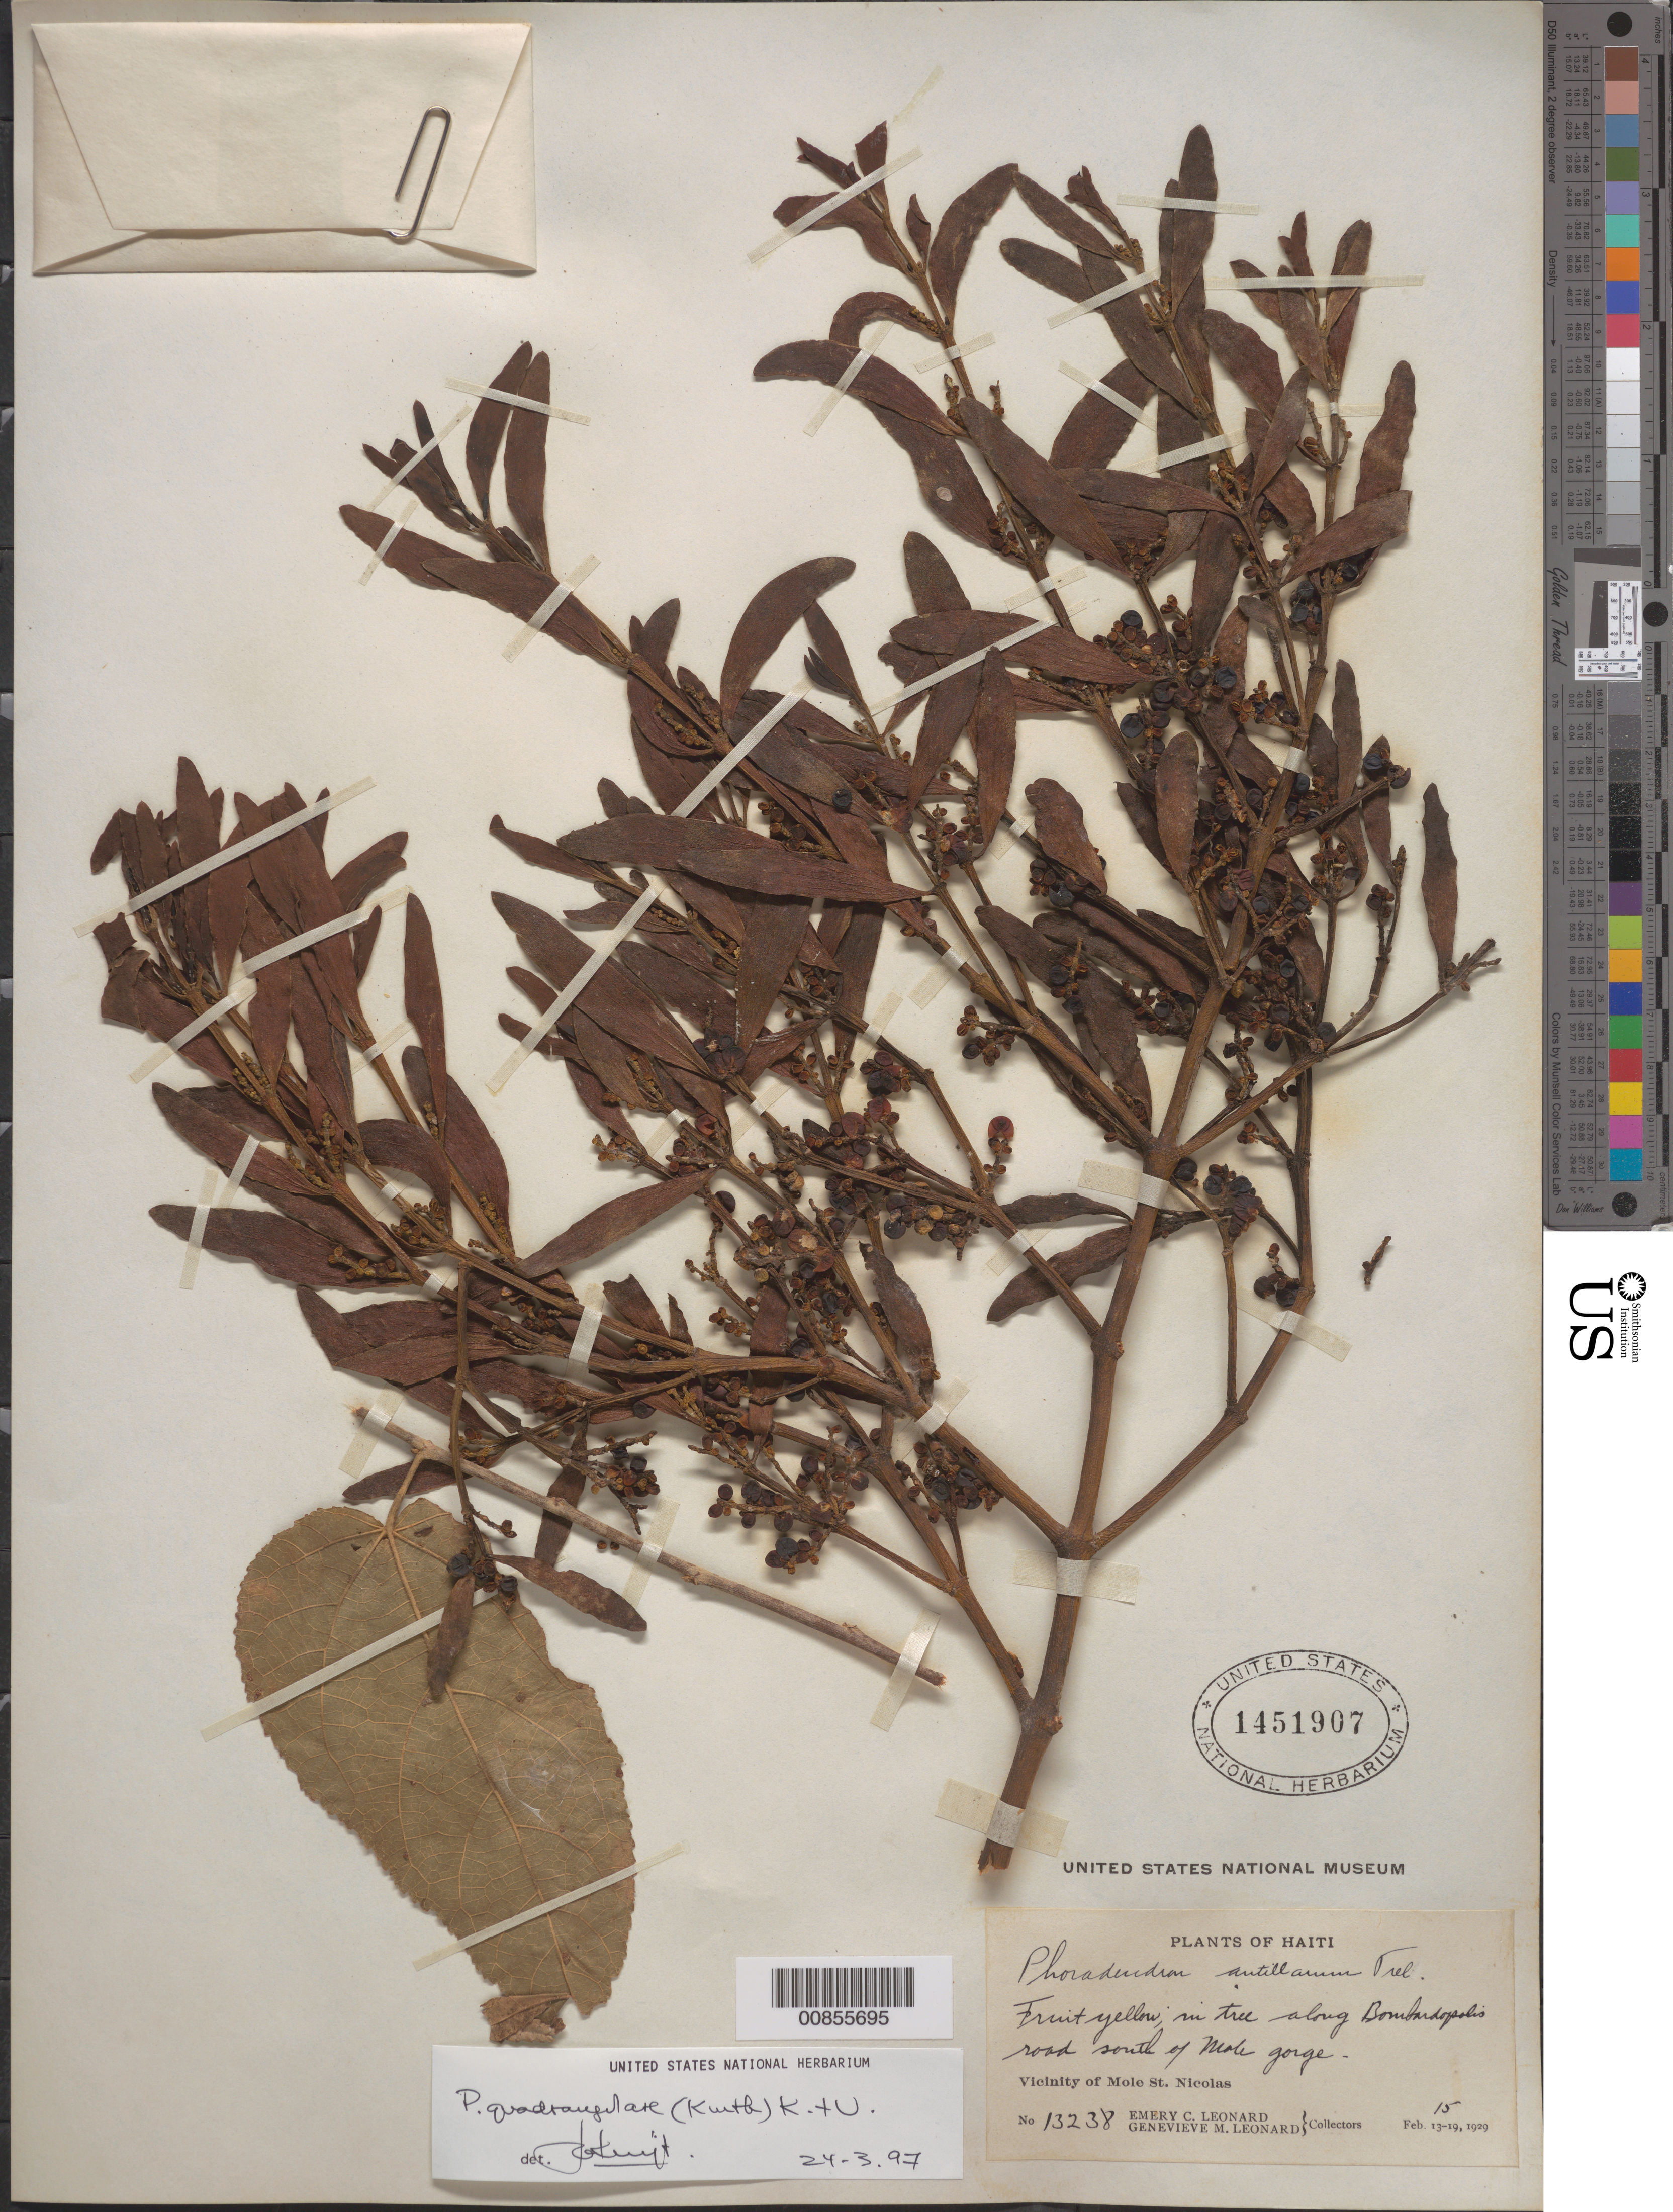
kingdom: Plantae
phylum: Tracheophyta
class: Magnoliopsida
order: Santalales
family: Viscaceae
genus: Phoradendron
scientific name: Phoradendron quadrangulare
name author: (Kunth) Griseb.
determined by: Kuijt, Job, (CANADA)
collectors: E. C. Leonard & G. M. Leonard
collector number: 13238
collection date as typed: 15 Feb 1929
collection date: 1929-02-15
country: Haiti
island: Hispaniola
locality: Vicinity of Mole St. Nicolas. Along Bombardopolis road south of Mole Gorge.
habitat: In tree.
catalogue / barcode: US 1451907